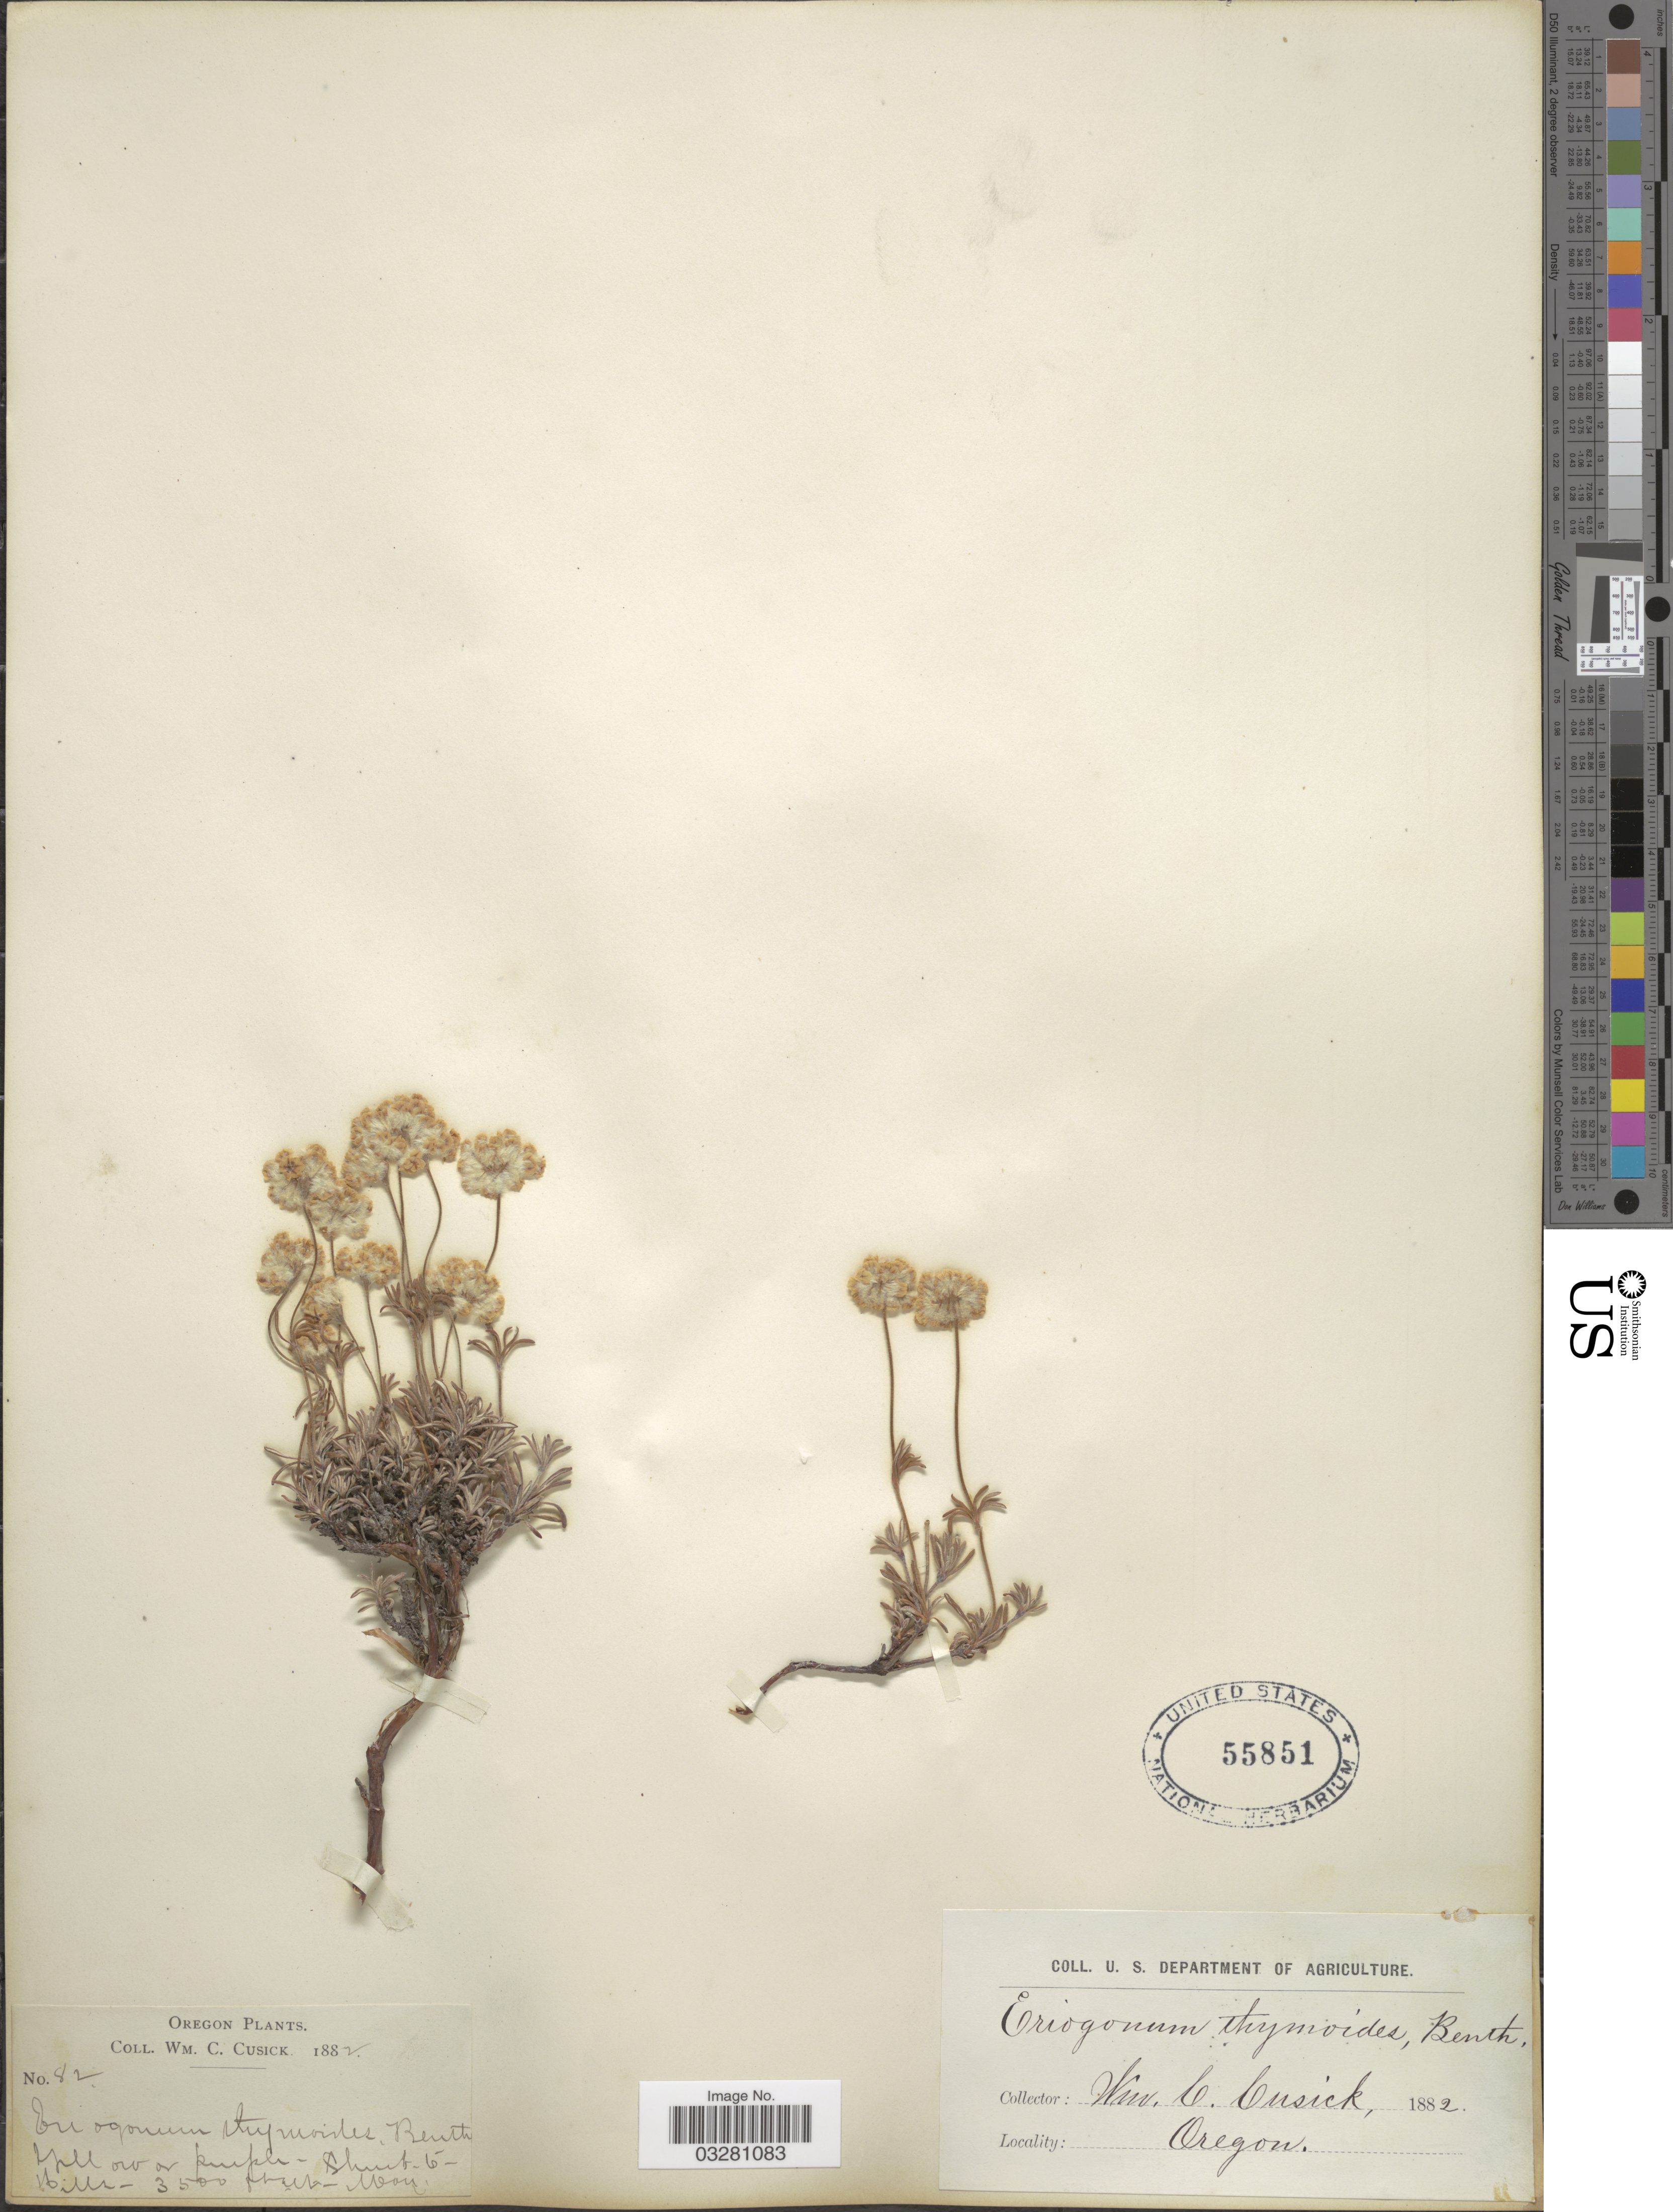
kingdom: Plantae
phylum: Tracheophyta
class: Magnoliopsida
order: Caryophyllales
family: Polygonaceae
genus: Eriogonum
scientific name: Eriogonum thymoides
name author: Benth. in DC.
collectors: W. C. Cusick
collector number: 82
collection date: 1882-05-06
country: United States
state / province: Oregon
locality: Hills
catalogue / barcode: US 55851